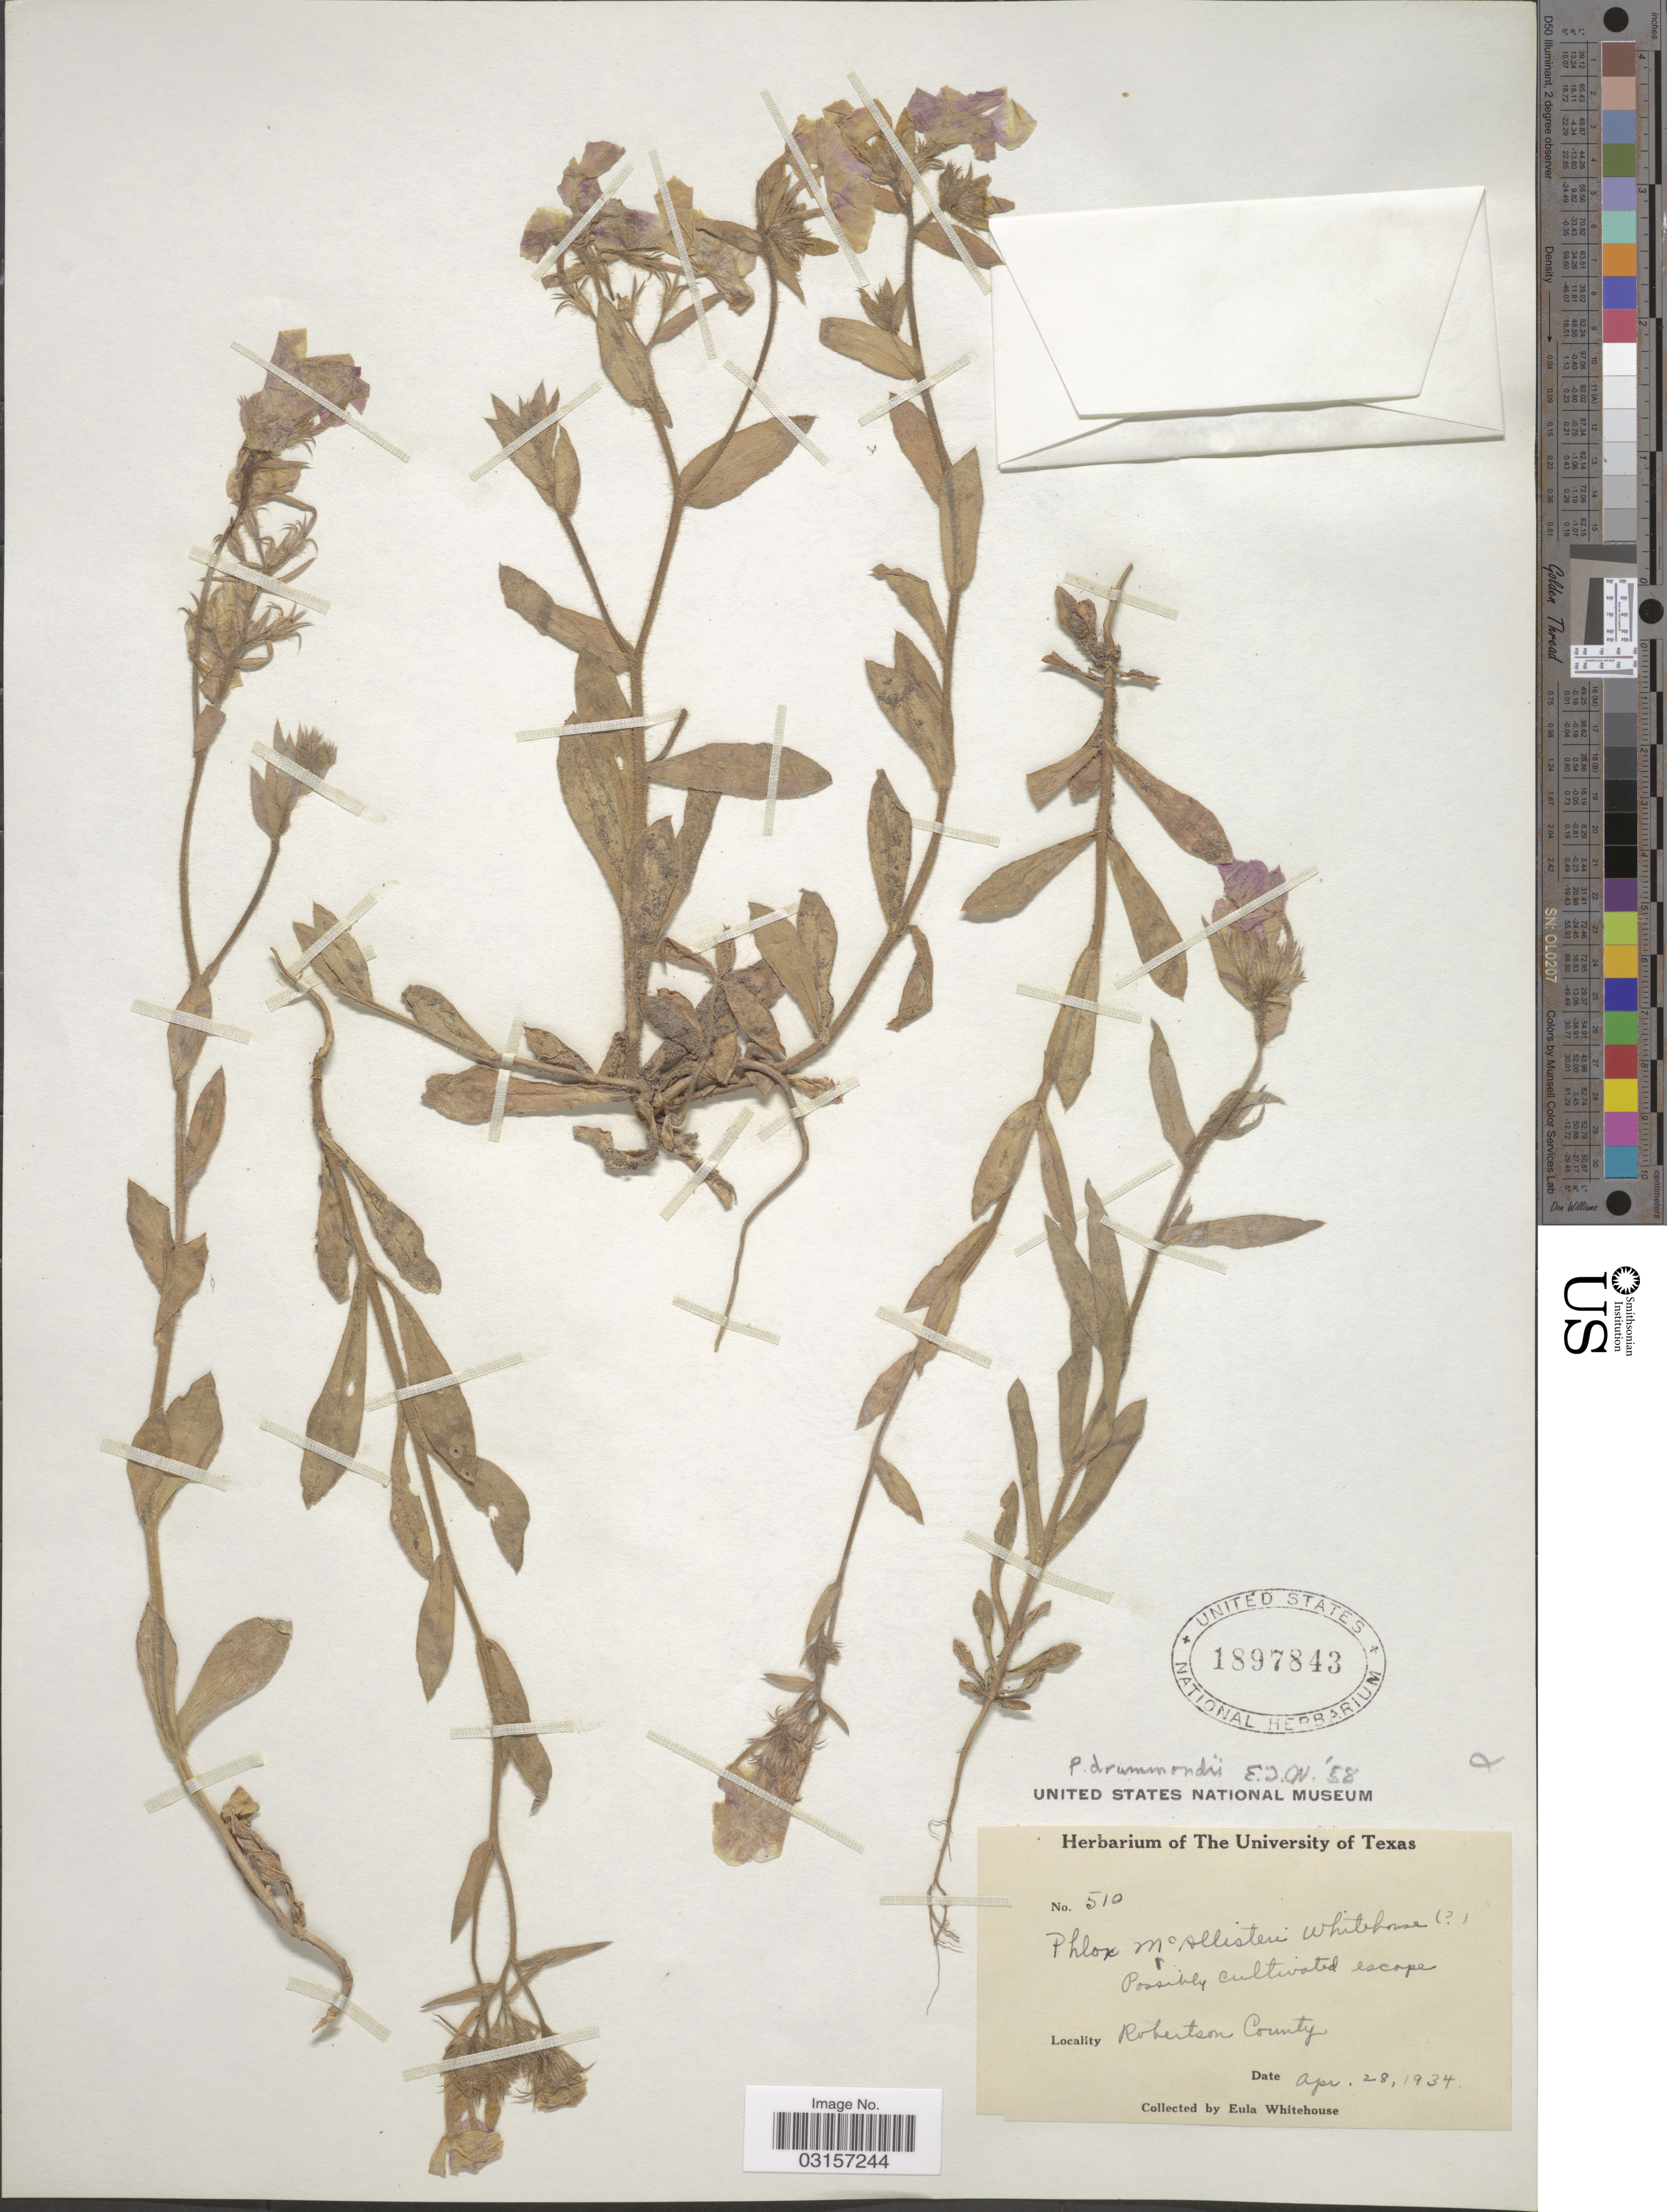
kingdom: Plantae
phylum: Tracheophyta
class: Magnoliopsida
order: Ericales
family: Polemoniaceae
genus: Phlox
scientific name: Phlox drummondii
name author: Hook.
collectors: E. Whitehouse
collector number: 510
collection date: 1934-04-28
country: United States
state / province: Texas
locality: Robertson County.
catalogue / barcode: US 1897843